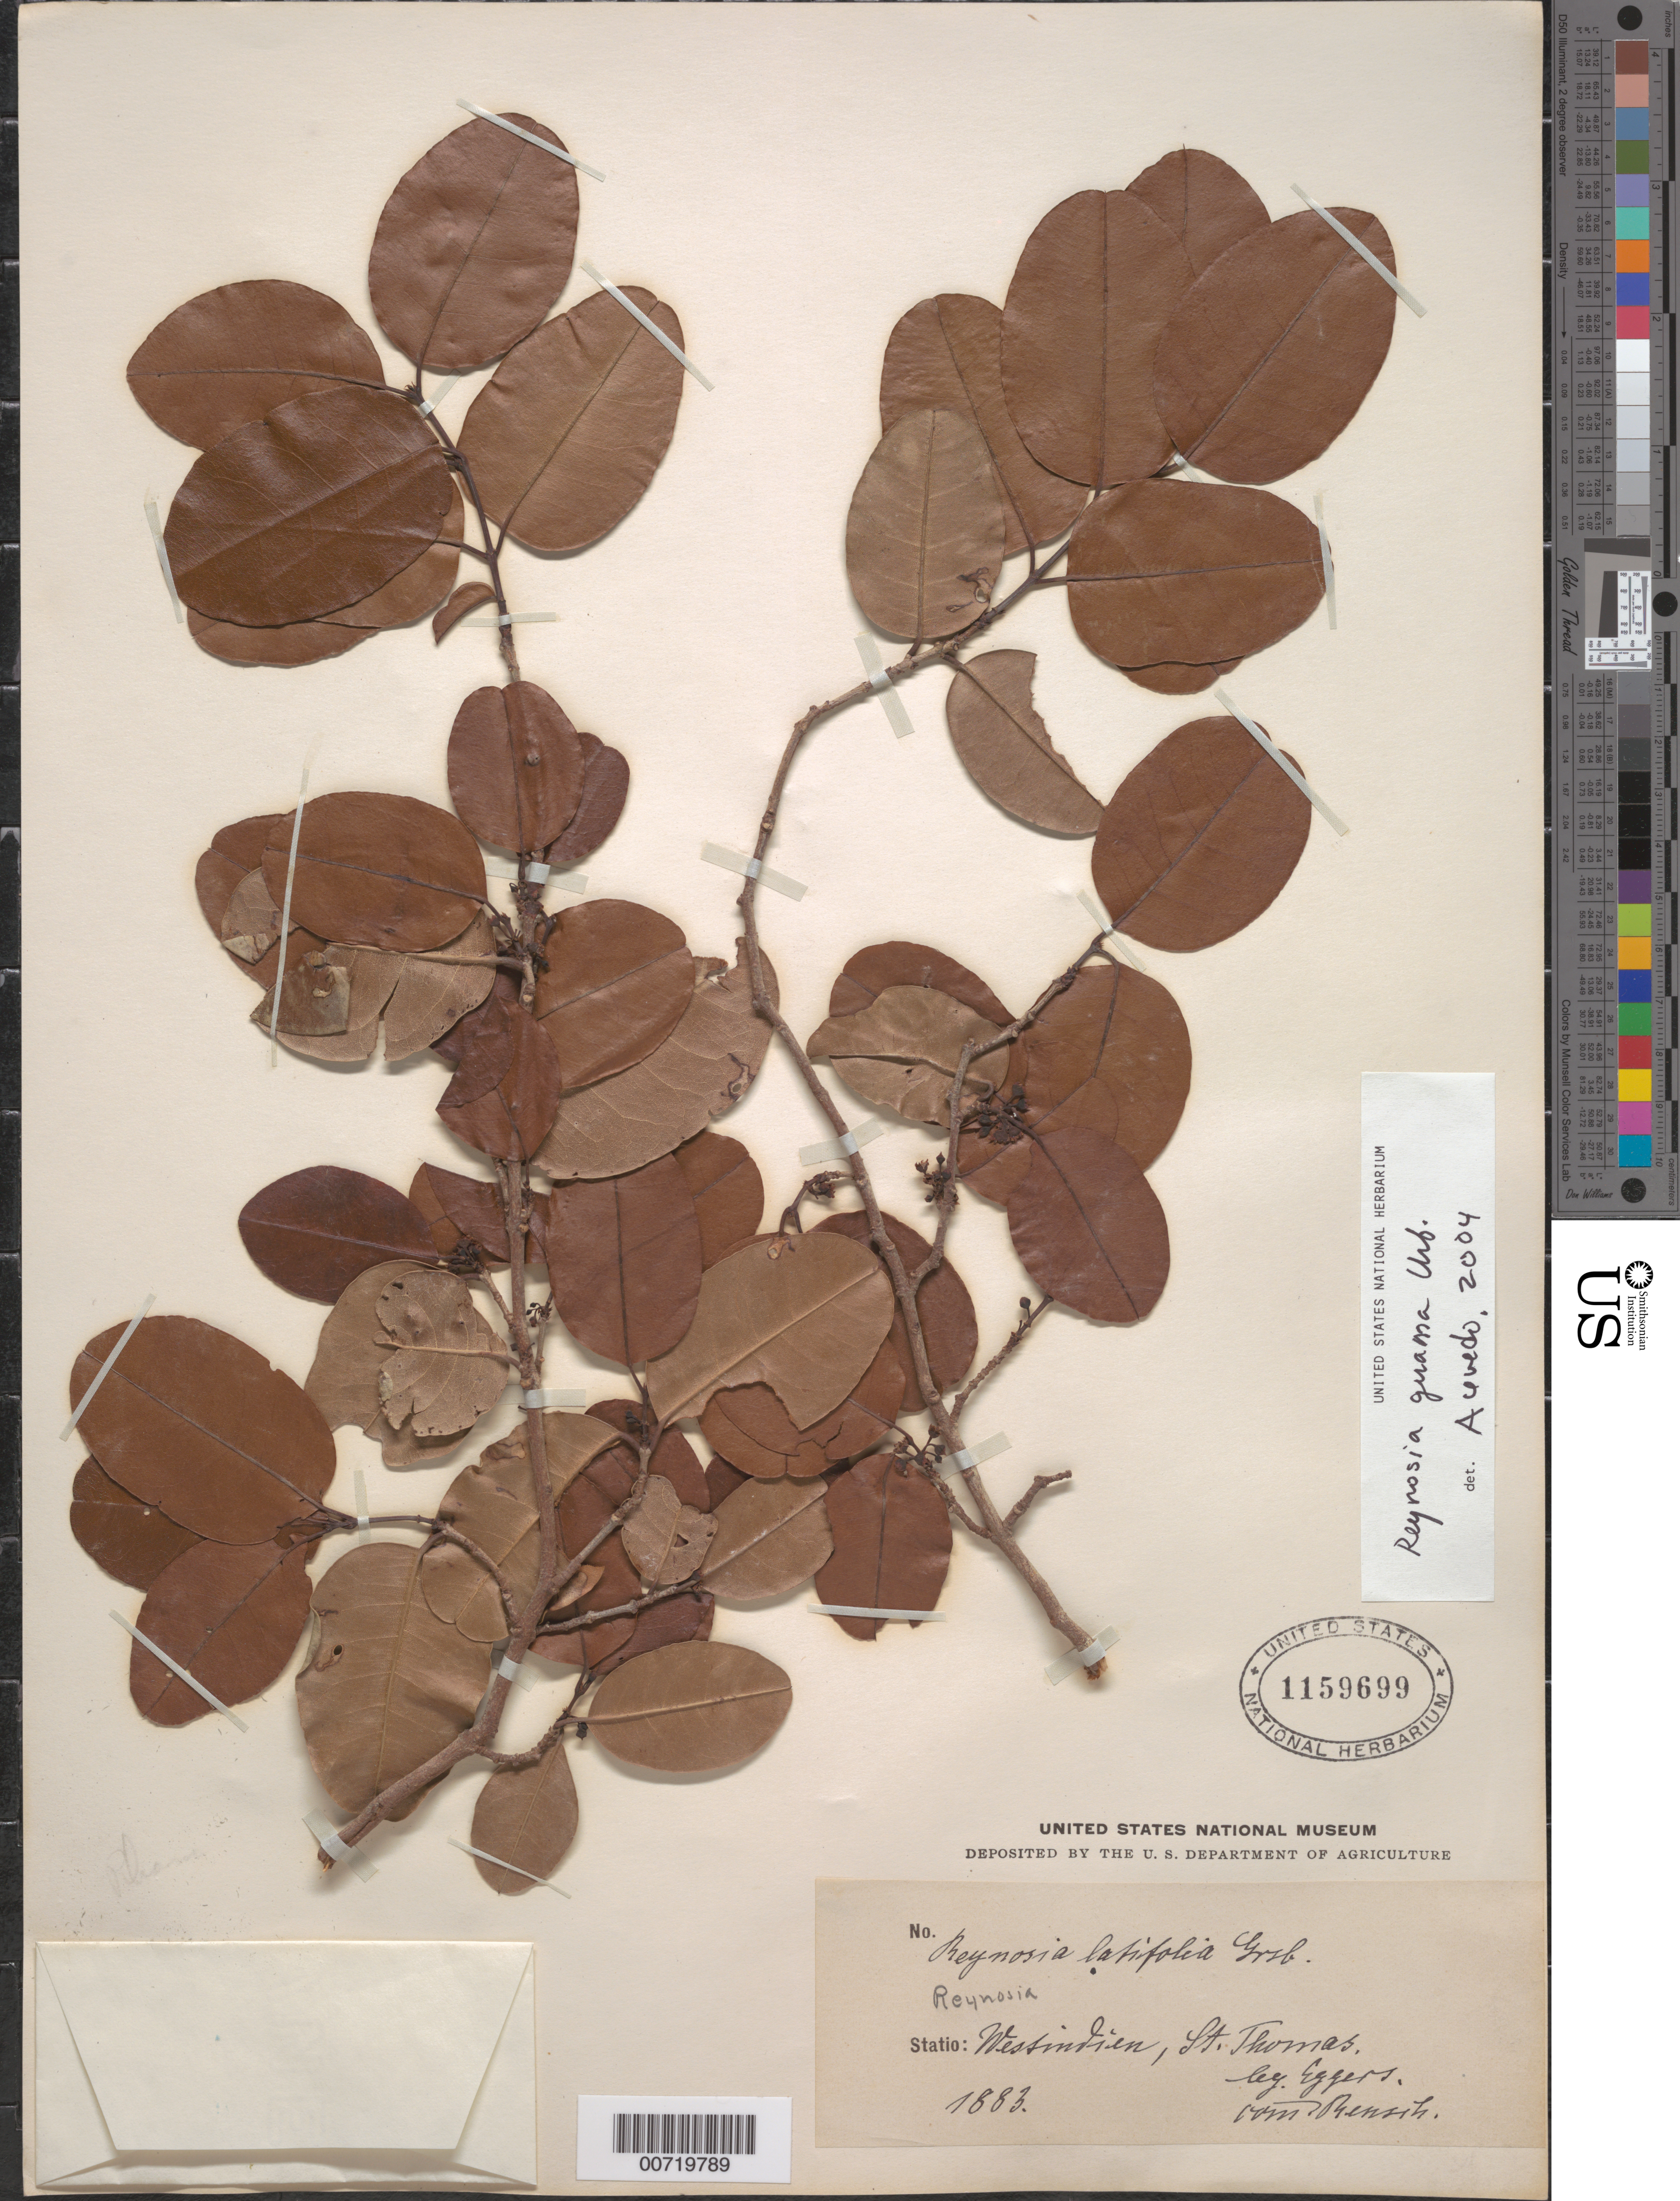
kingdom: Plantae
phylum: Tracheophyta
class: Magnoliopsida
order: Rosales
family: Rhamnaceae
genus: Reynosia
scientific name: Reynosia guama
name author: Urb.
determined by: Acevedo-Rodríguez, P., (BOT), Smithsonian Institution - National Museum of Natural History (UNITED STATES)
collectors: H. F. A. von Eggers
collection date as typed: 1883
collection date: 1883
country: U.S. Virgin Islands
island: St. Thomas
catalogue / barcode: US 1159699